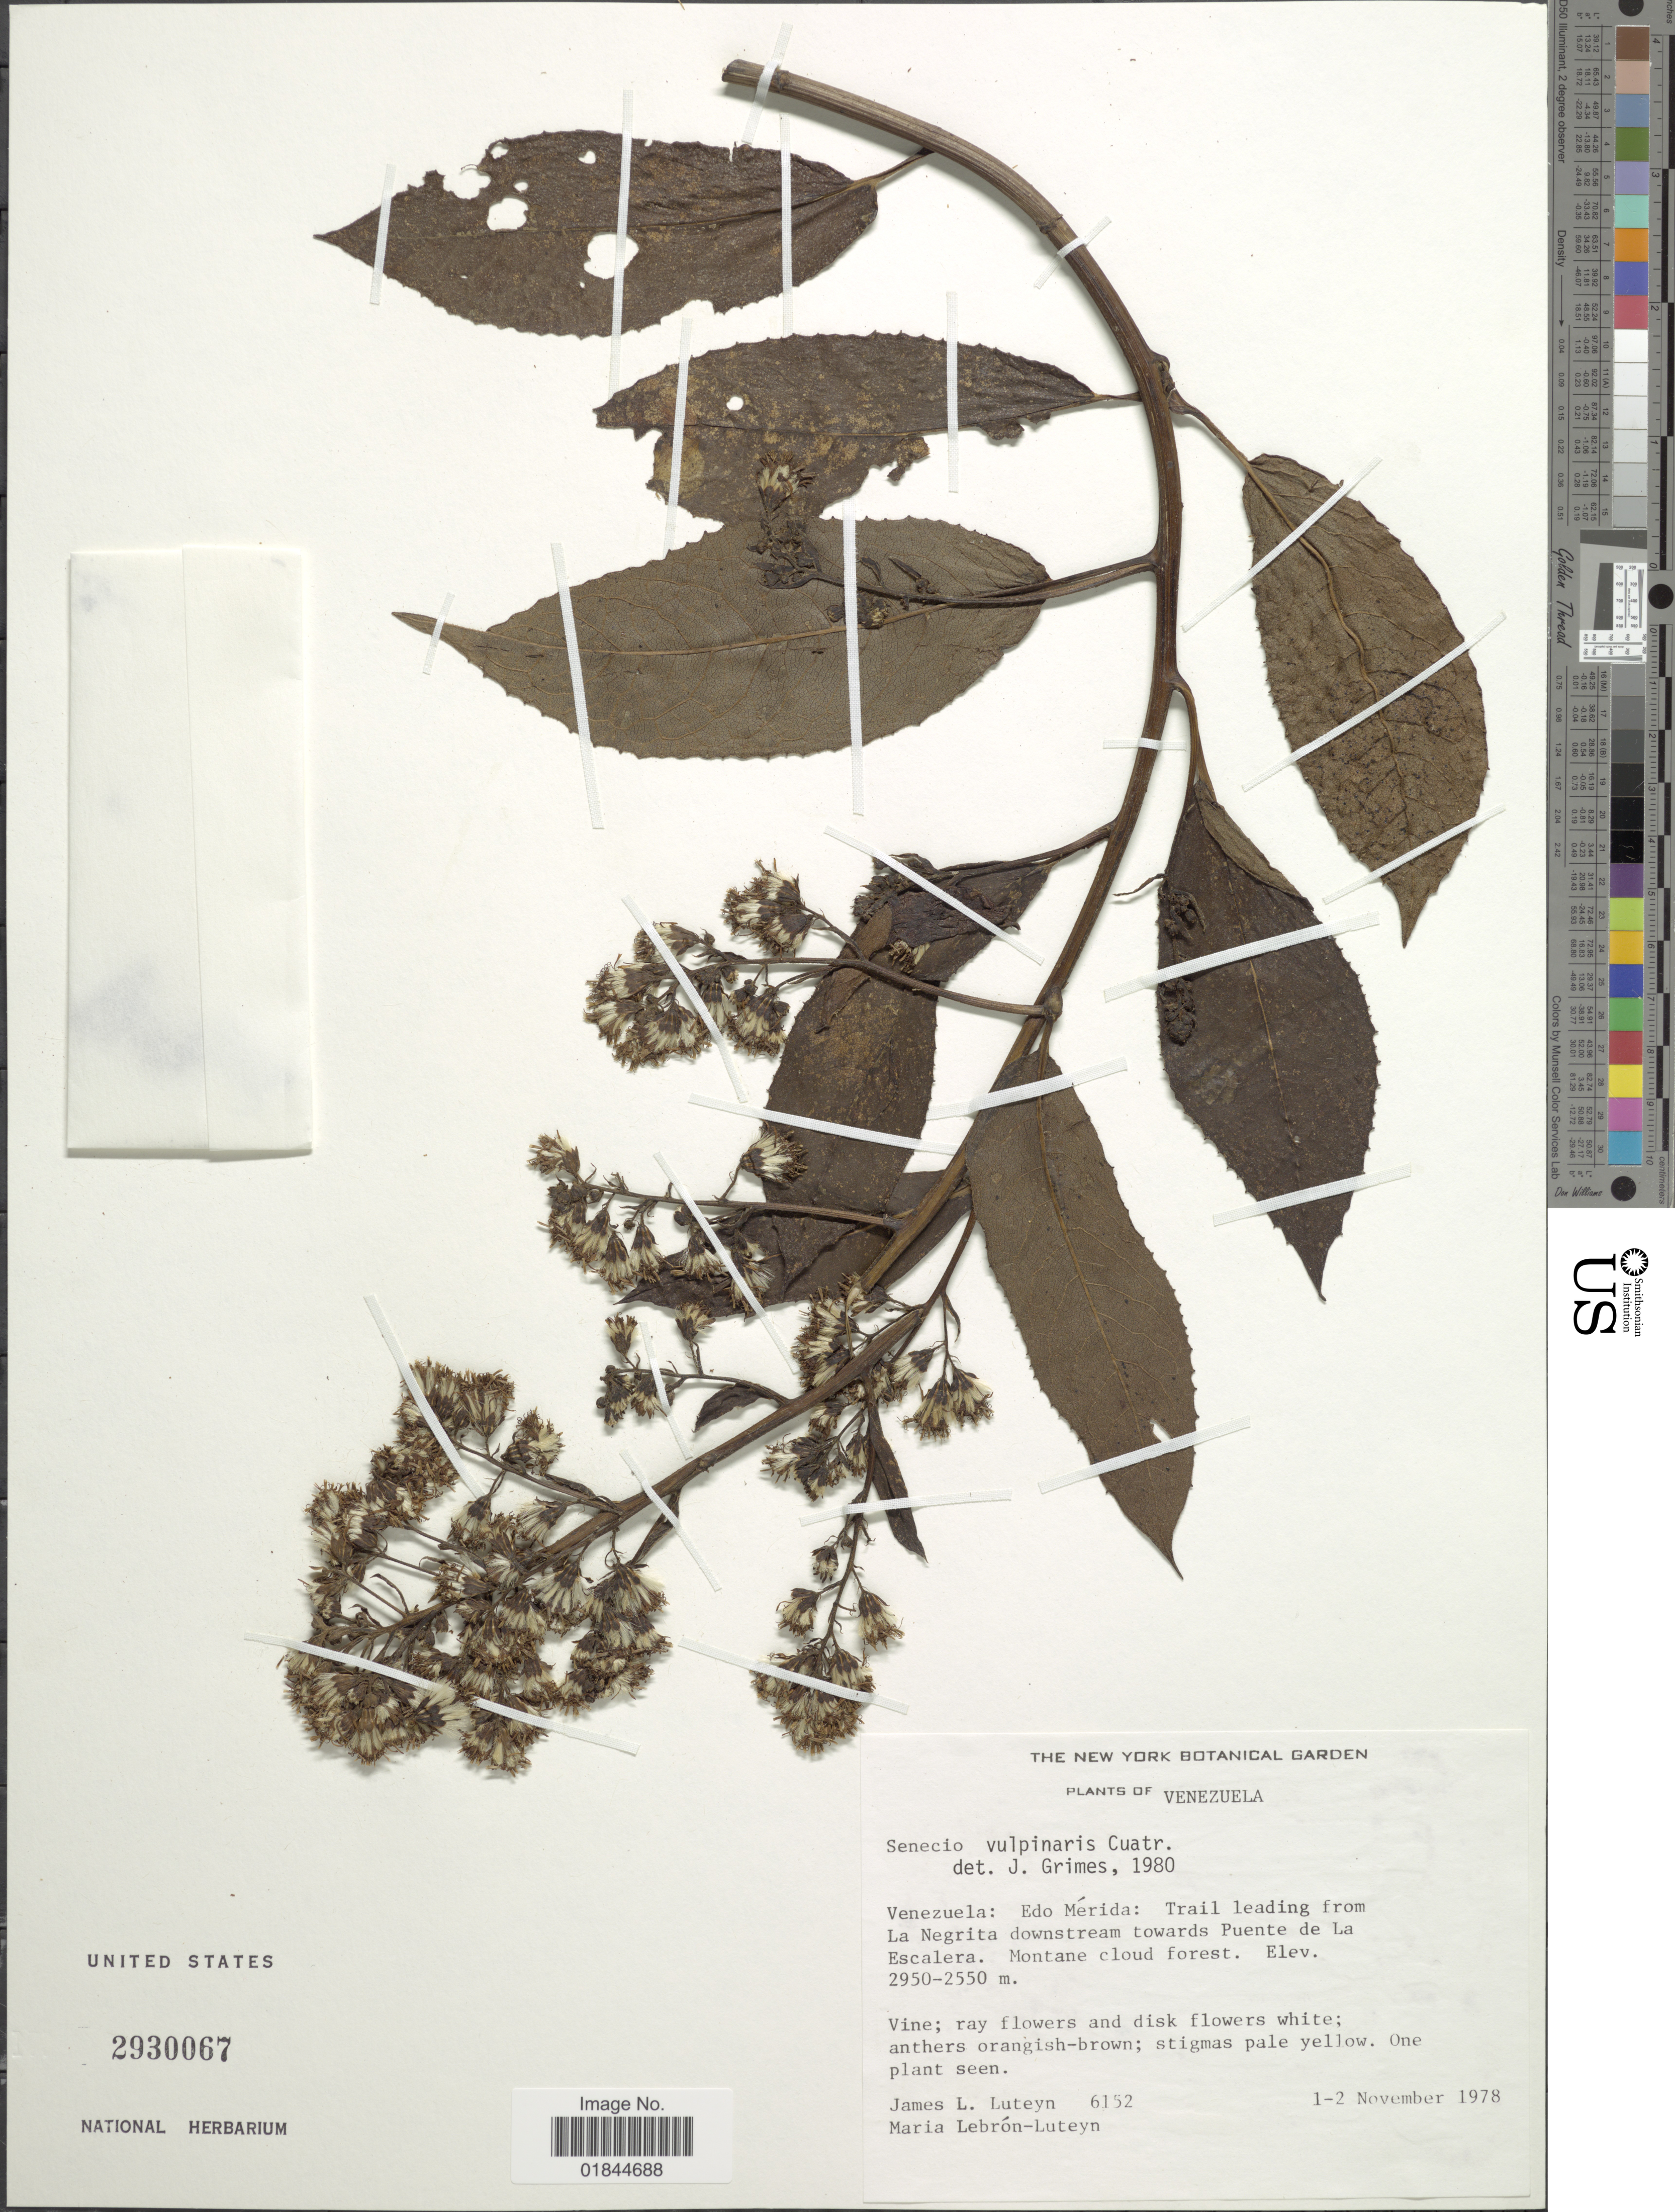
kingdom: Plantae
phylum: Tracheophyta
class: Magnoliopsida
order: Asterales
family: Asteraceae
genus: Pentacalia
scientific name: Pentacalia vulpinaris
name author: (Cuatrec.) Cuatrec.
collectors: J. L. Luteyn & M. L. Lebrón-Luteyn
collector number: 6152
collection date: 1978-11-01/1978-11-02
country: Venezuela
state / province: Mérida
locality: Trail leading from La Negrita downstream towards Puente de La Escalera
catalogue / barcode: US 2930067